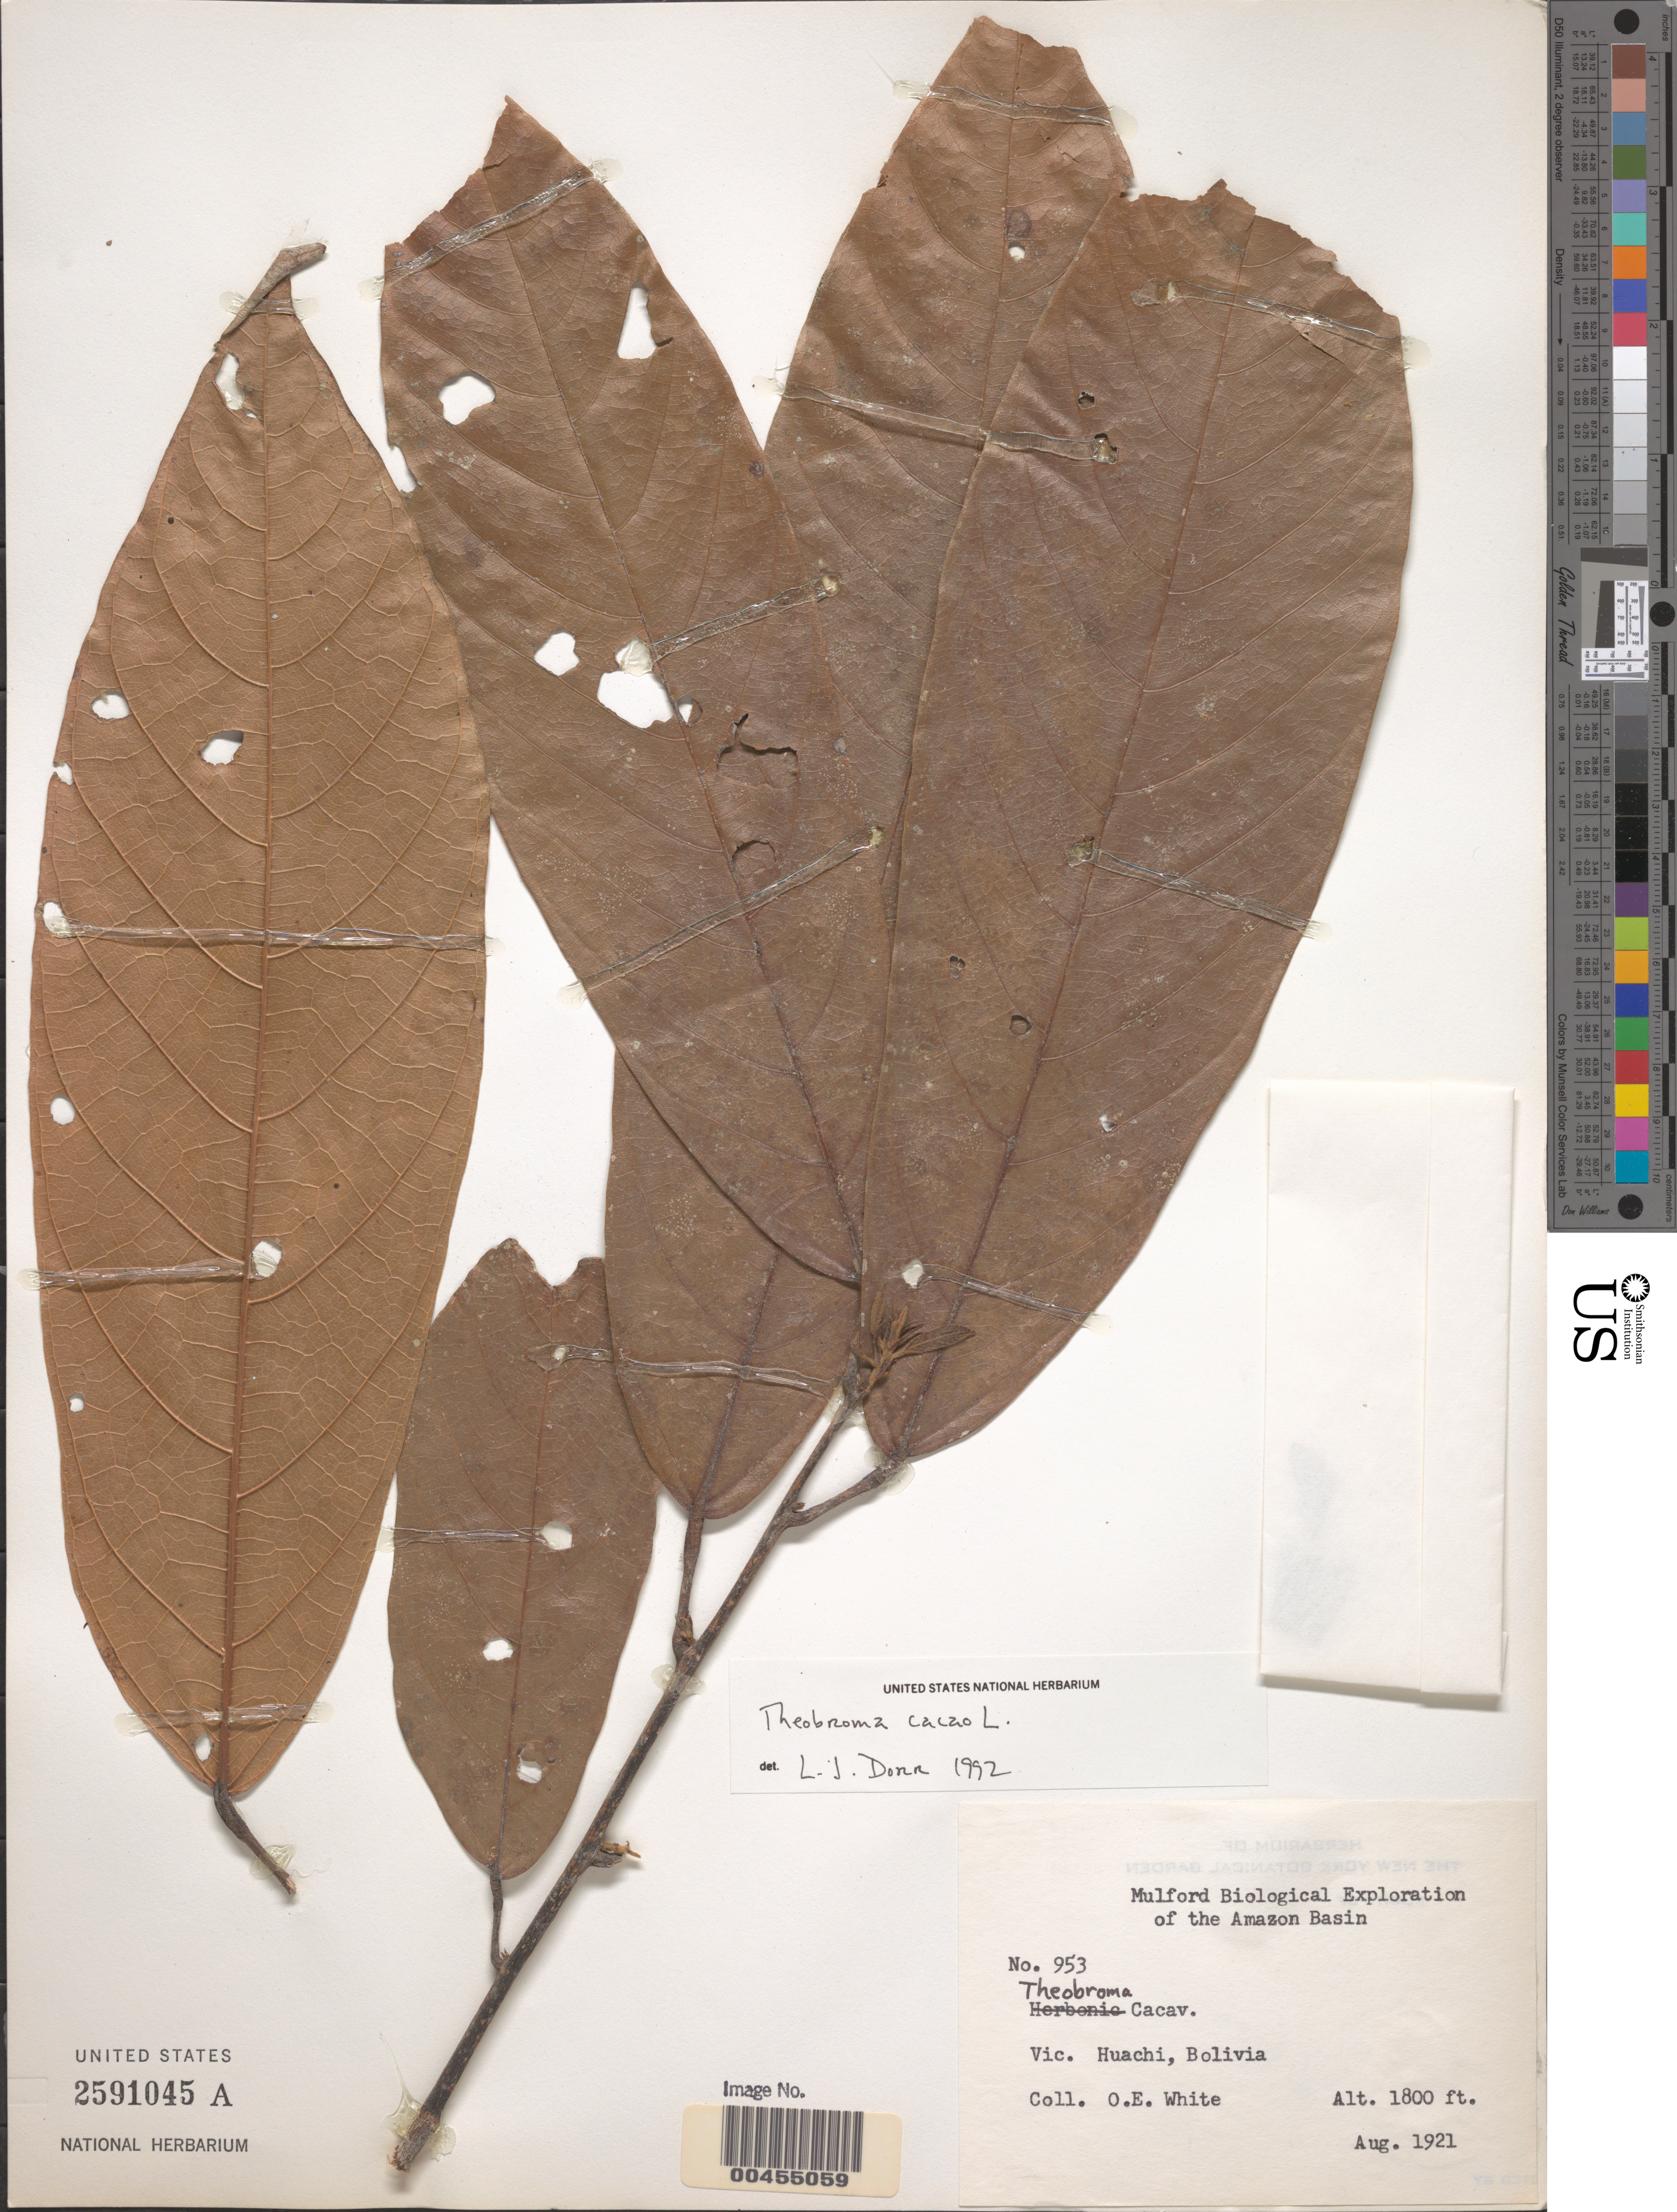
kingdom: Plantae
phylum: Tracheophyta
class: Magnoliopsida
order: Malvales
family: Malvaceae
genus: Theobroma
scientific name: Theobroma cacao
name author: L.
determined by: Dorr, L. J., (BOT), Smithsonian Institution - National Museum of Natural History (UNITED STATES)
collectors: O. E. White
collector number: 953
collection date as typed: Aug 1921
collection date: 1921-08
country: Bolivia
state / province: Beni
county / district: Iténez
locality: Huachi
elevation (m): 549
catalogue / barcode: US 2591045A